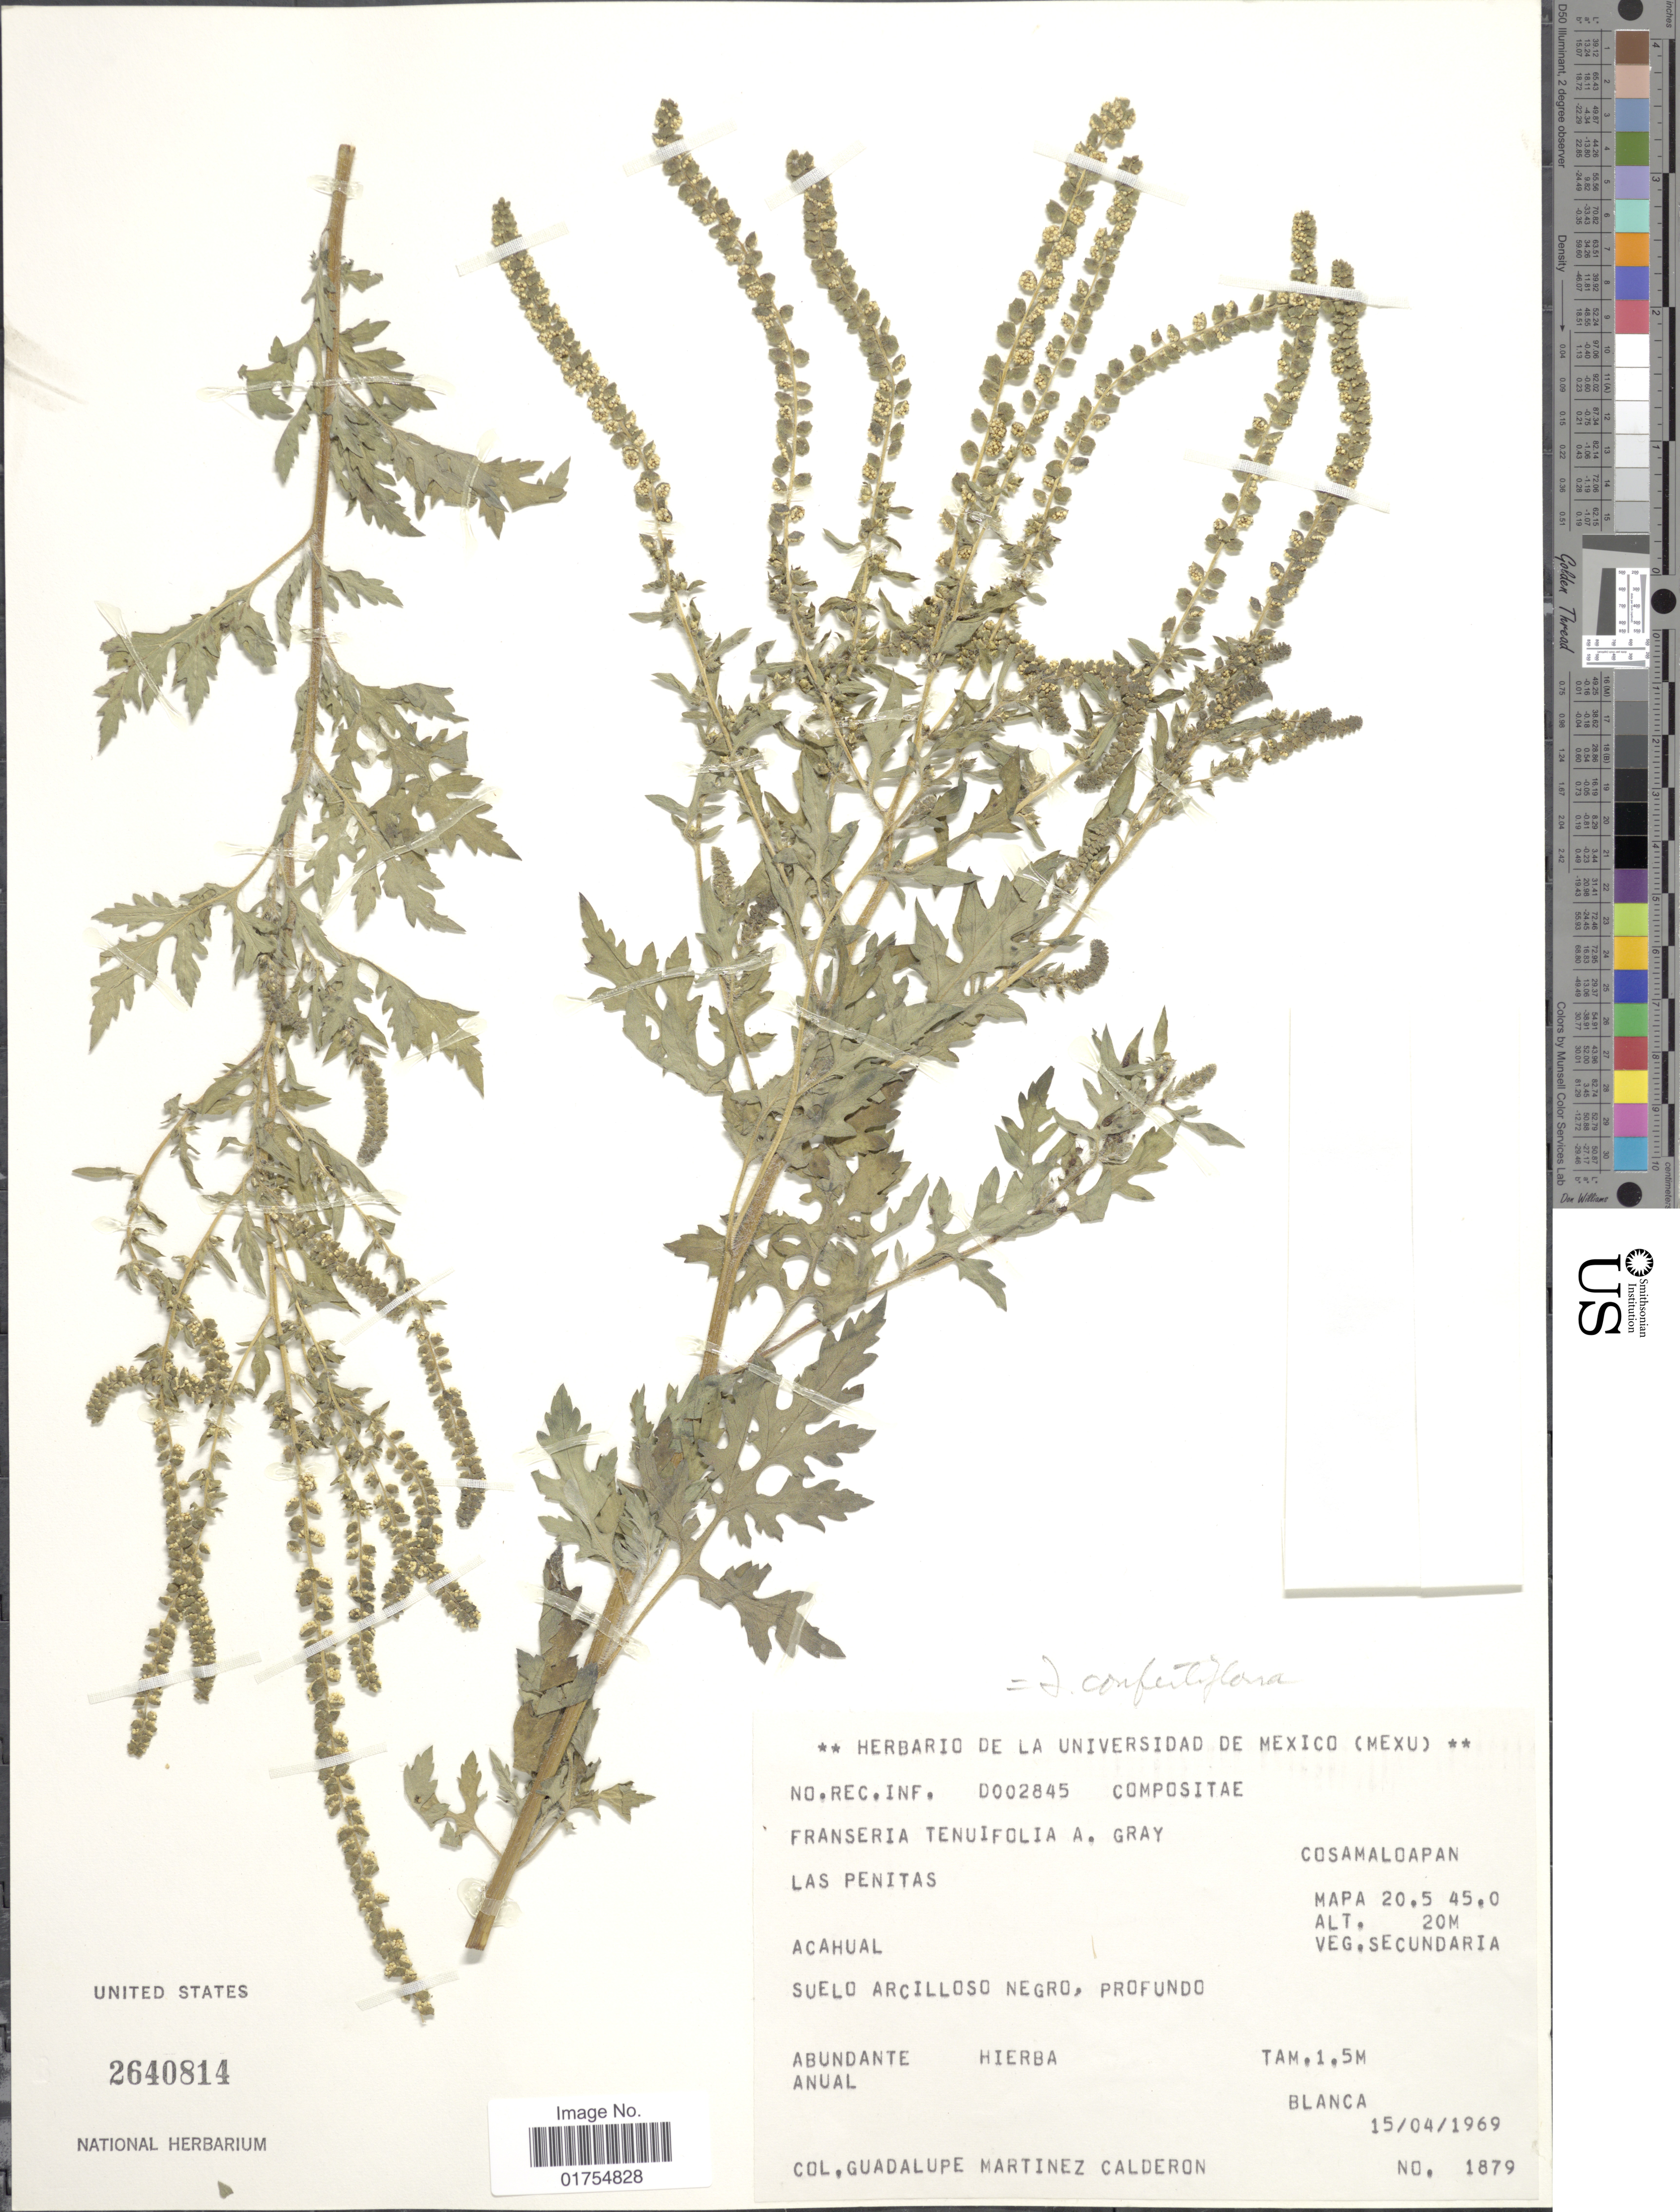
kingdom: Plantae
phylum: Tracheophyta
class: Magnoliopsida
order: Asterales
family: Asteraceae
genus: Franseria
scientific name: Franseria confertiflora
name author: (DC.) Rydb.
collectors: G. Martinez-C.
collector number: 1879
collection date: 1969-04-15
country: Mexico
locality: Las Penitas, Cosamaloapan. Acahual. Mapa 20.5 45.0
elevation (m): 20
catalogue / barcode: US 2640814